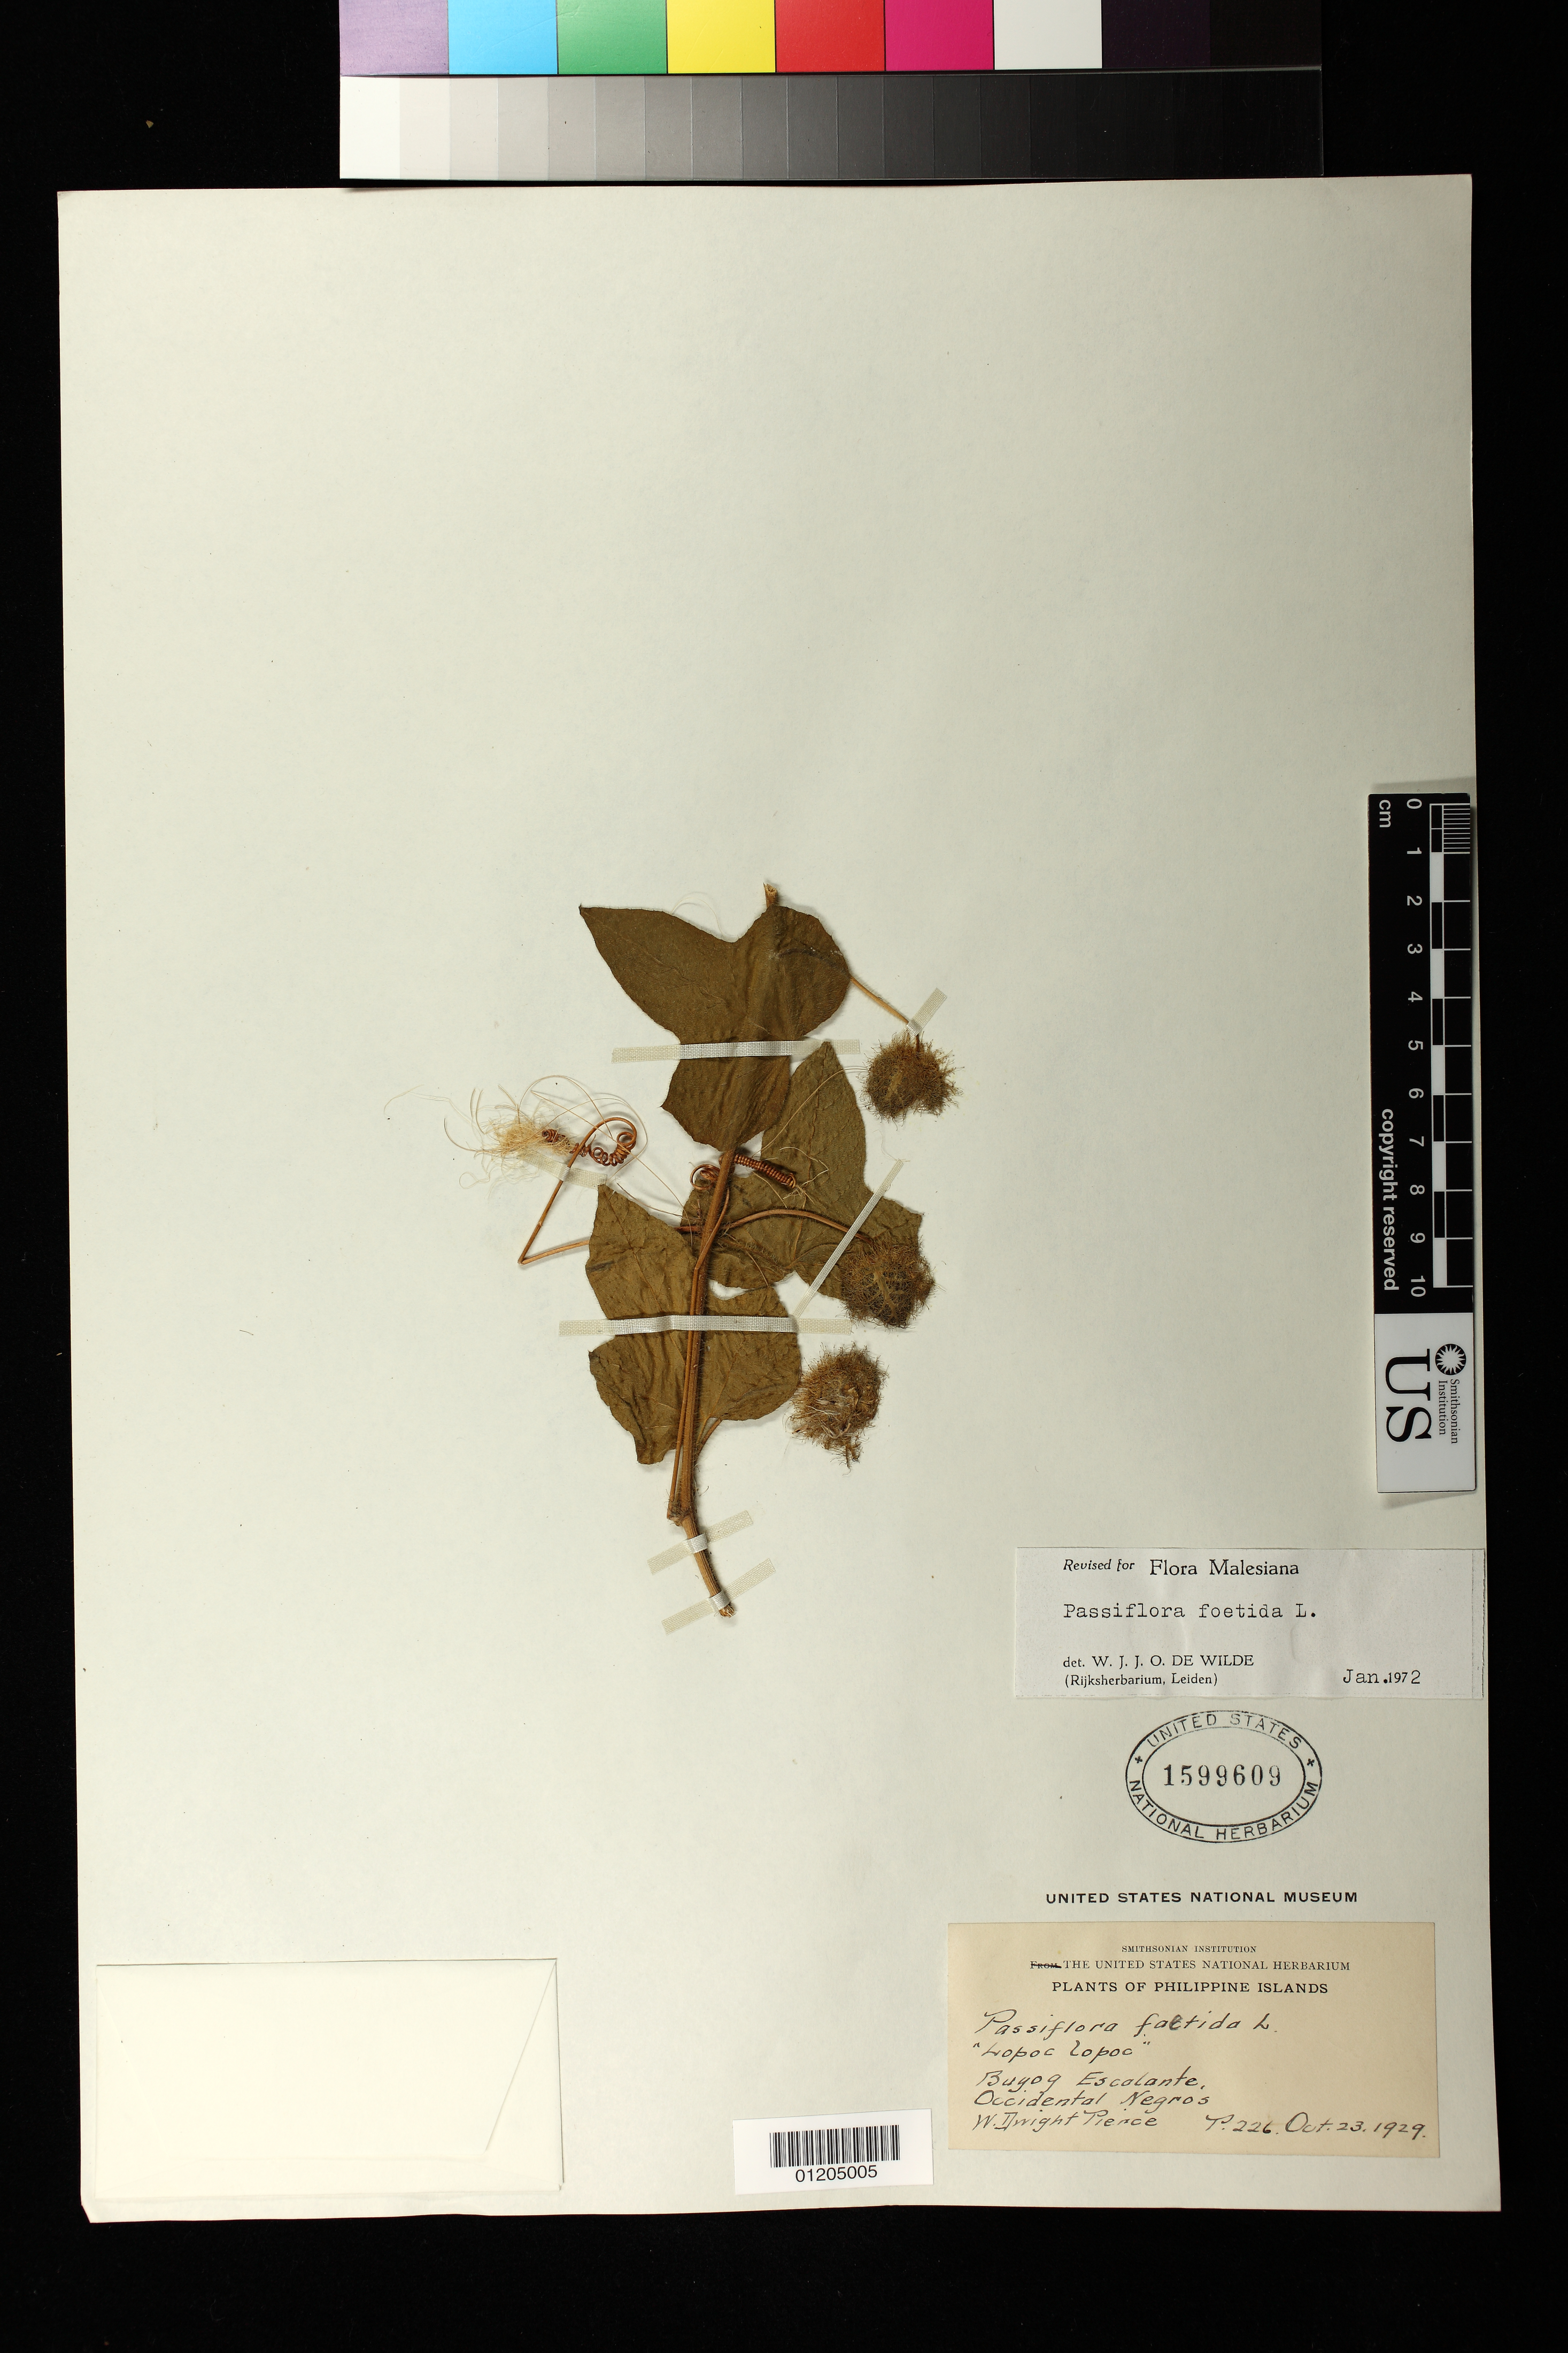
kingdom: Plantae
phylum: Tracheophyta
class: Magnoliopsida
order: Malpighiales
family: Passifloraceae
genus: Passiflora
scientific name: Passiflora foetida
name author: L.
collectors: W. Pierce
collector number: P 226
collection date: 1929-10-23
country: Philippines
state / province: Western Visayas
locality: Buyog Escalante.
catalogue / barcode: US 1599609